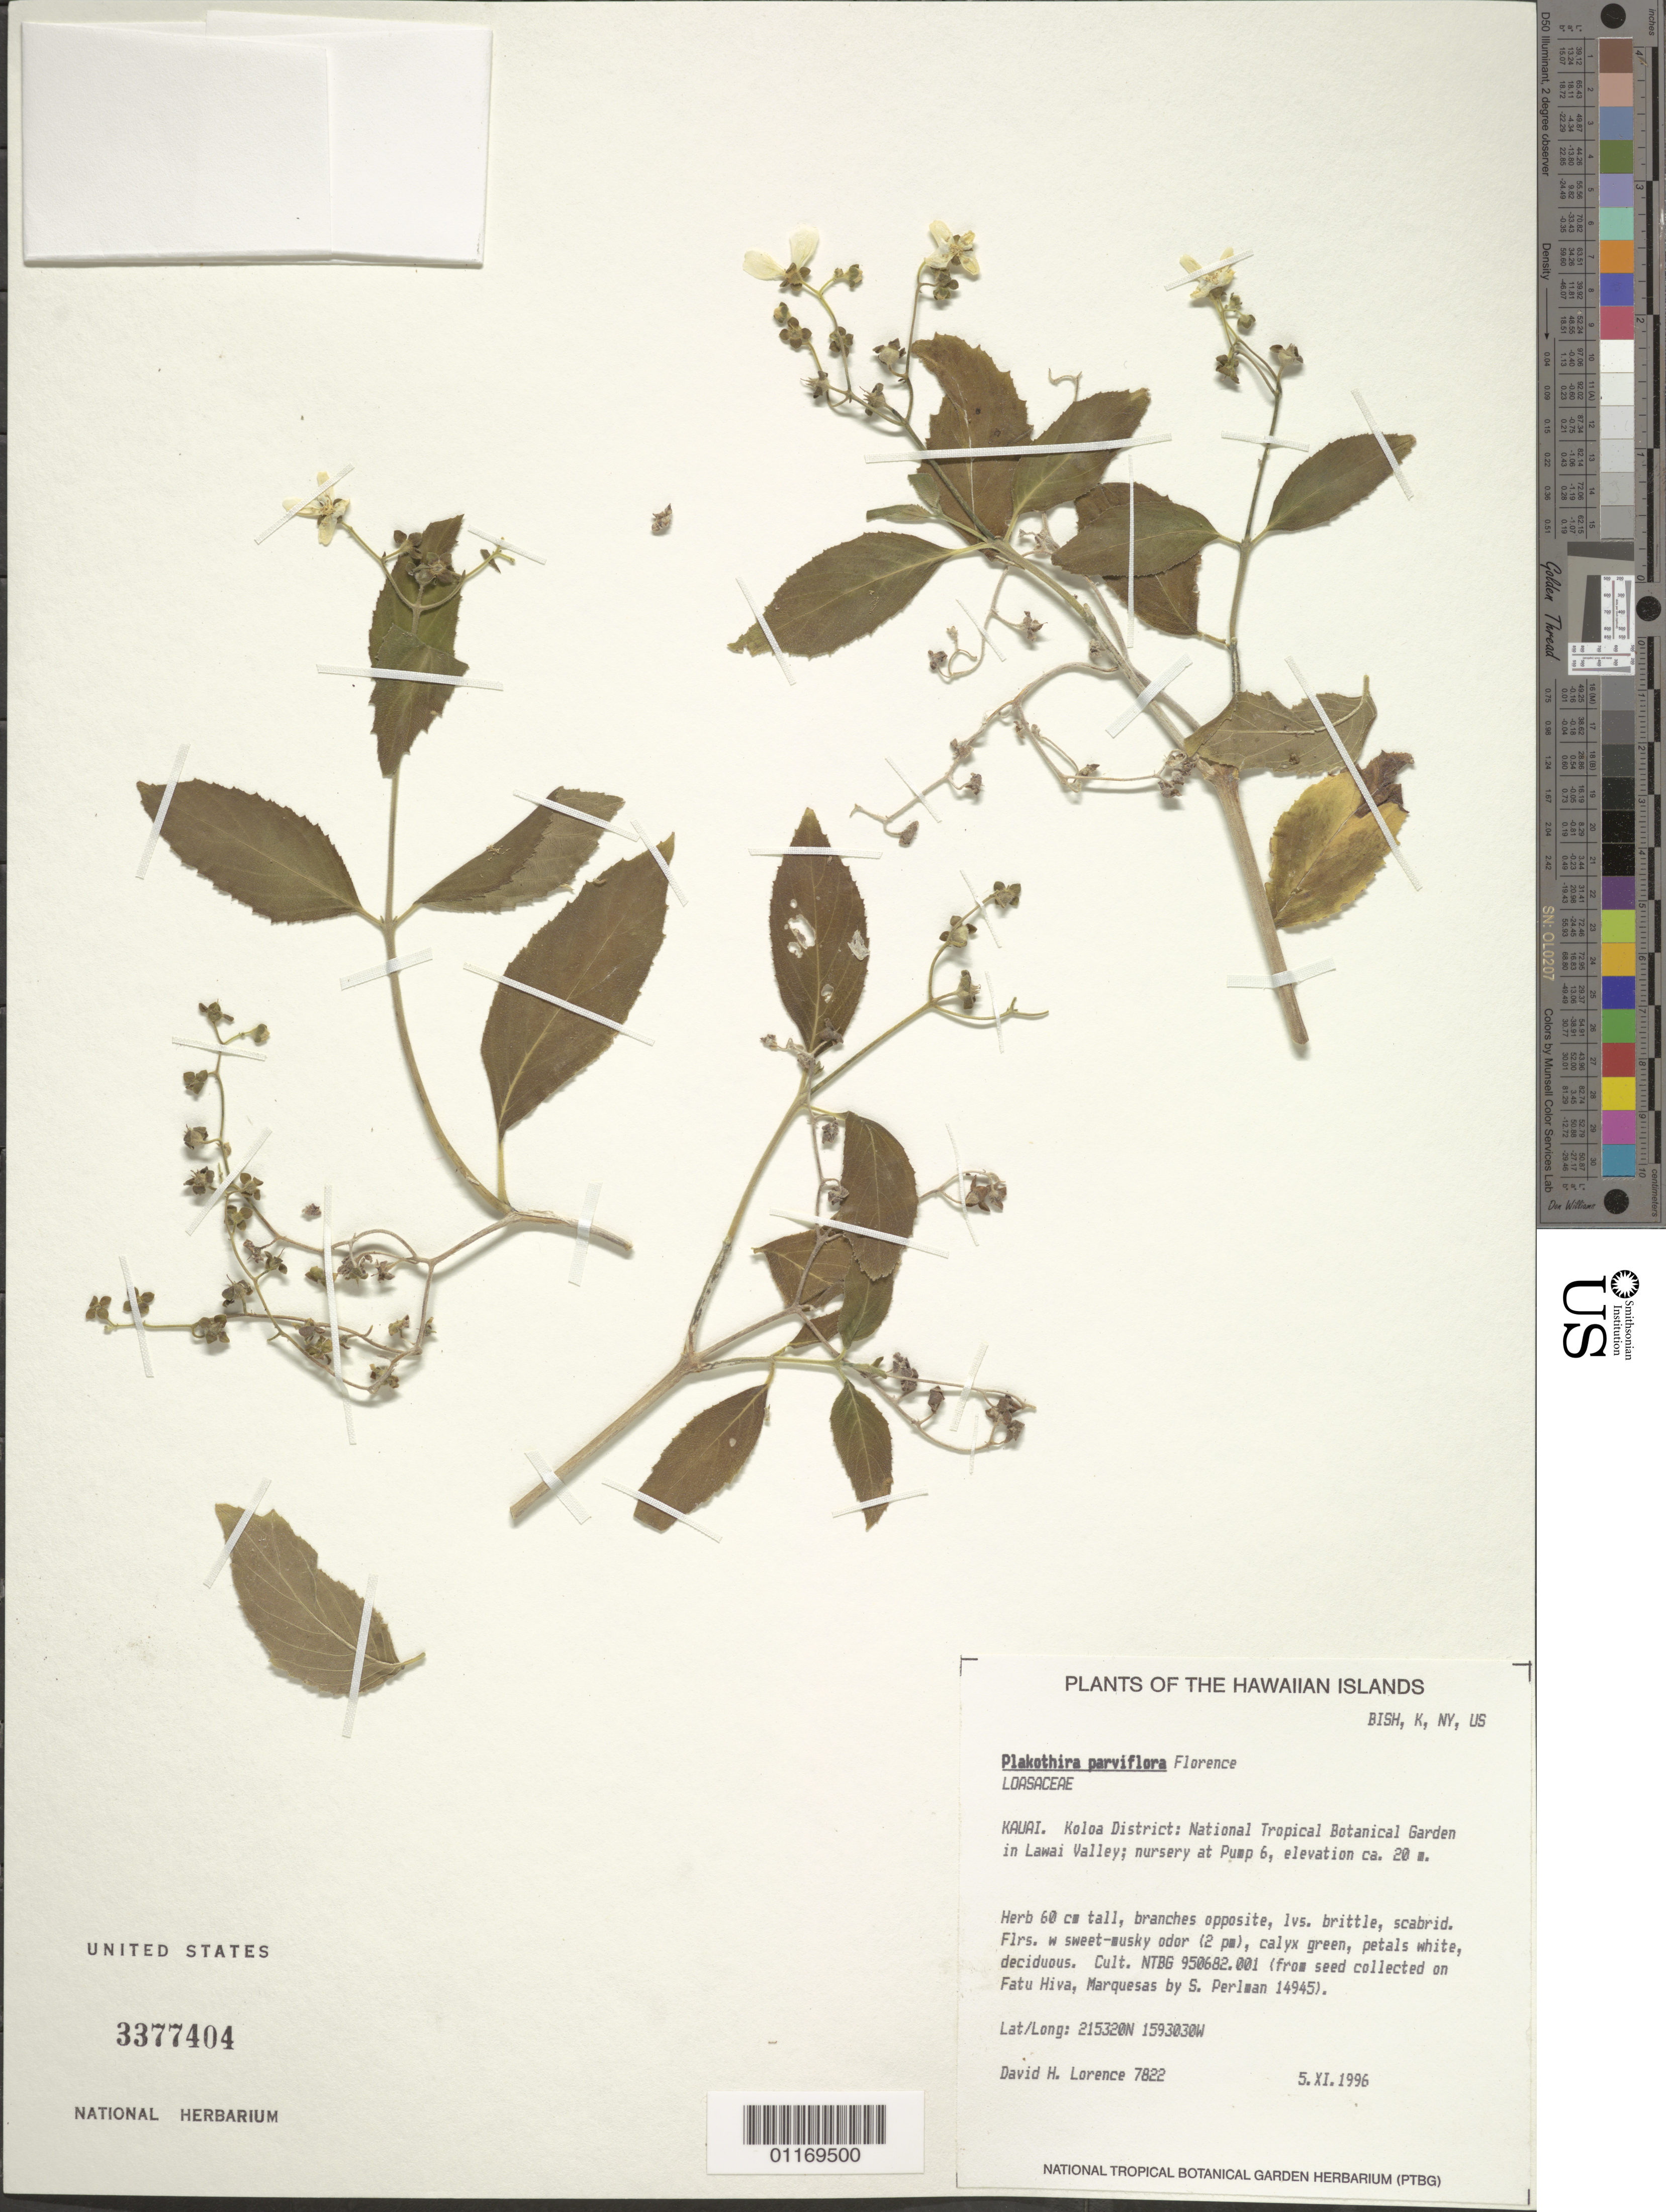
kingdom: Plantae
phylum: Tracheophyta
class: Magnoliopsida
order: Cornales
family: Loasaceae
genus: Plakothira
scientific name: Plakothira parviflora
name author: J. Florence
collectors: D. Lorence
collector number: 7822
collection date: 1996-11-05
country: United States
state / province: Hawaii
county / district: Kauai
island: Kaua'i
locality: Koloa District, National Tropical Botanical Garden in Lawai Valley, nursery at Pump 6.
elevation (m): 20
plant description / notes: NTBG 950682.001 (from seed collected on Fatu Hiva, Marquesas by S. Perlman 14945).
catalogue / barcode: US 3377404